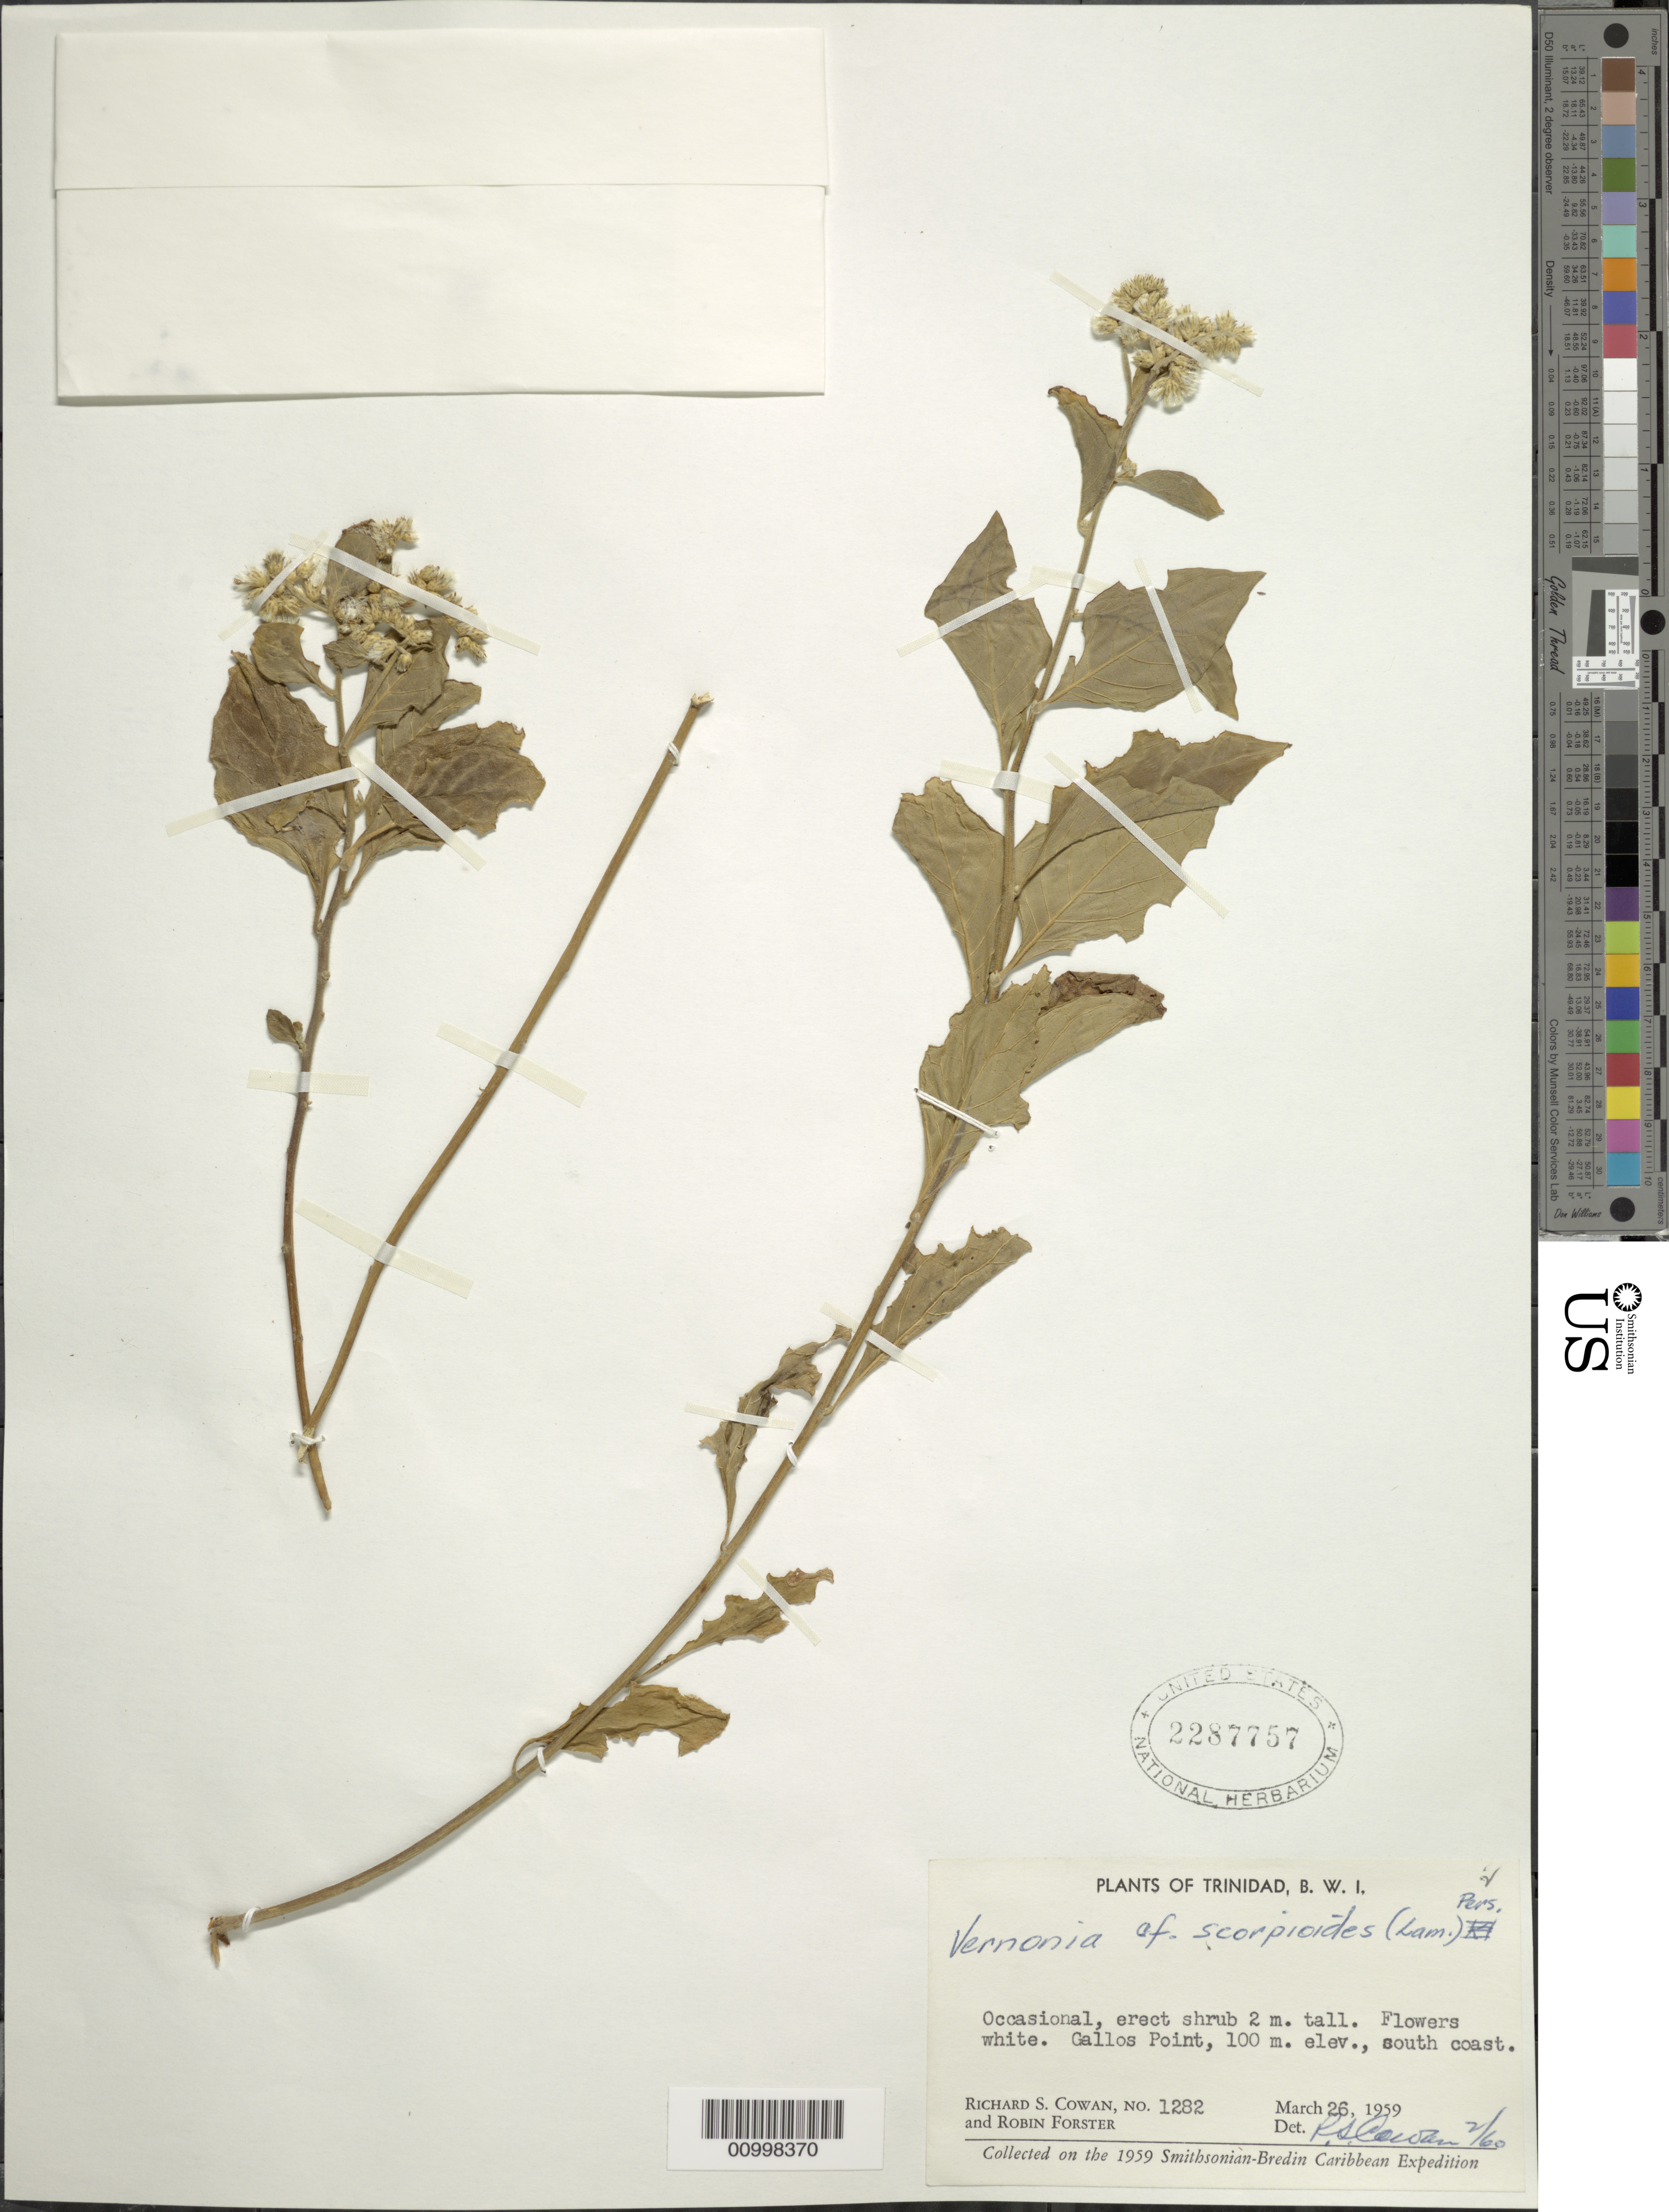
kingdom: Plantae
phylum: Tracheophyta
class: Magnoliopsida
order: Asterales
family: Asteraceae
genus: Cyrtocymura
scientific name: Cyrtocymura scorpioides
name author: (Lam.) H. Rob.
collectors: R. S. Cowan & R. Forster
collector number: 1282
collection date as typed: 26 Mar 1959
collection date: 1959-03-26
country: Trinidad and Tobago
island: Trinidad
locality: Gallos Point, south coast, occasional.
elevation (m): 100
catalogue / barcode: US 2287757